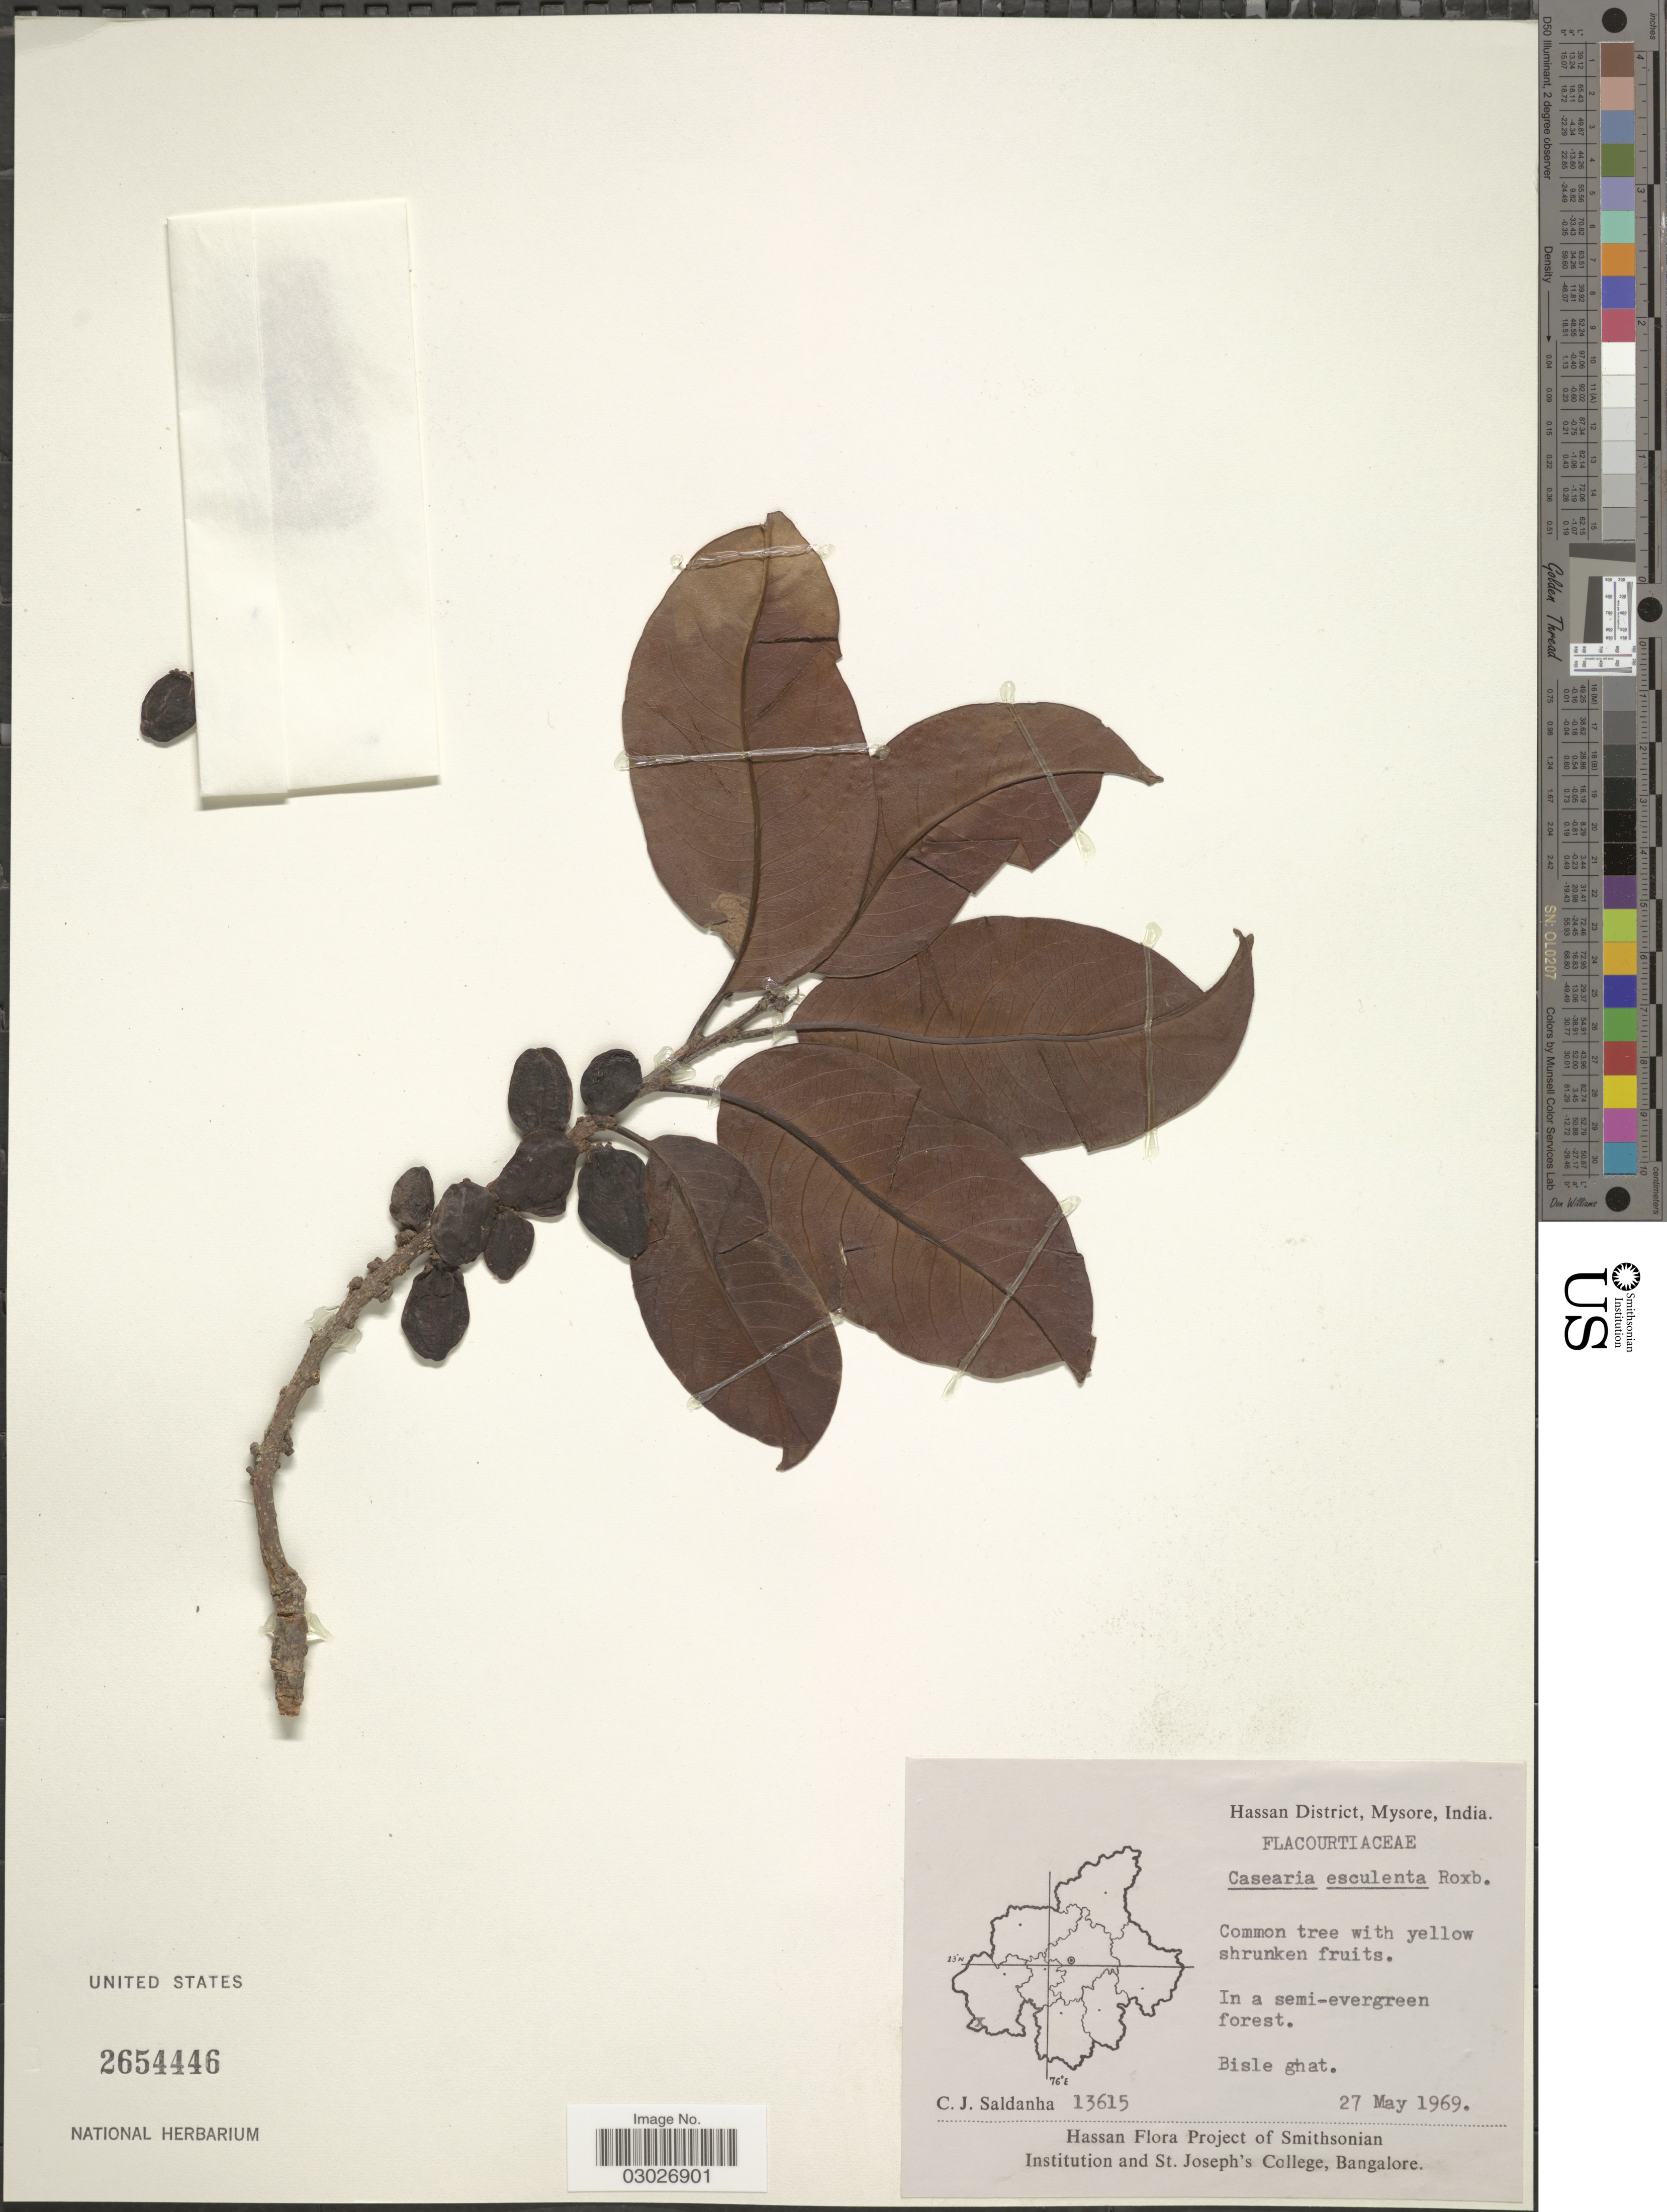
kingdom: Plantae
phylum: Tracheophyta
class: Magnoliopsida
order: Malpighiales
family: Salicaceae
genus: Casearia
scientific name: Casearia esculenta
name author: Roxb.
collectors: C. J. Saldanha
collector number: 13615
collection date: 1969-05-27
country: India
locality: Hassan District, Mysore. Bisle ghat.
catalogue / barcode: US 2654446